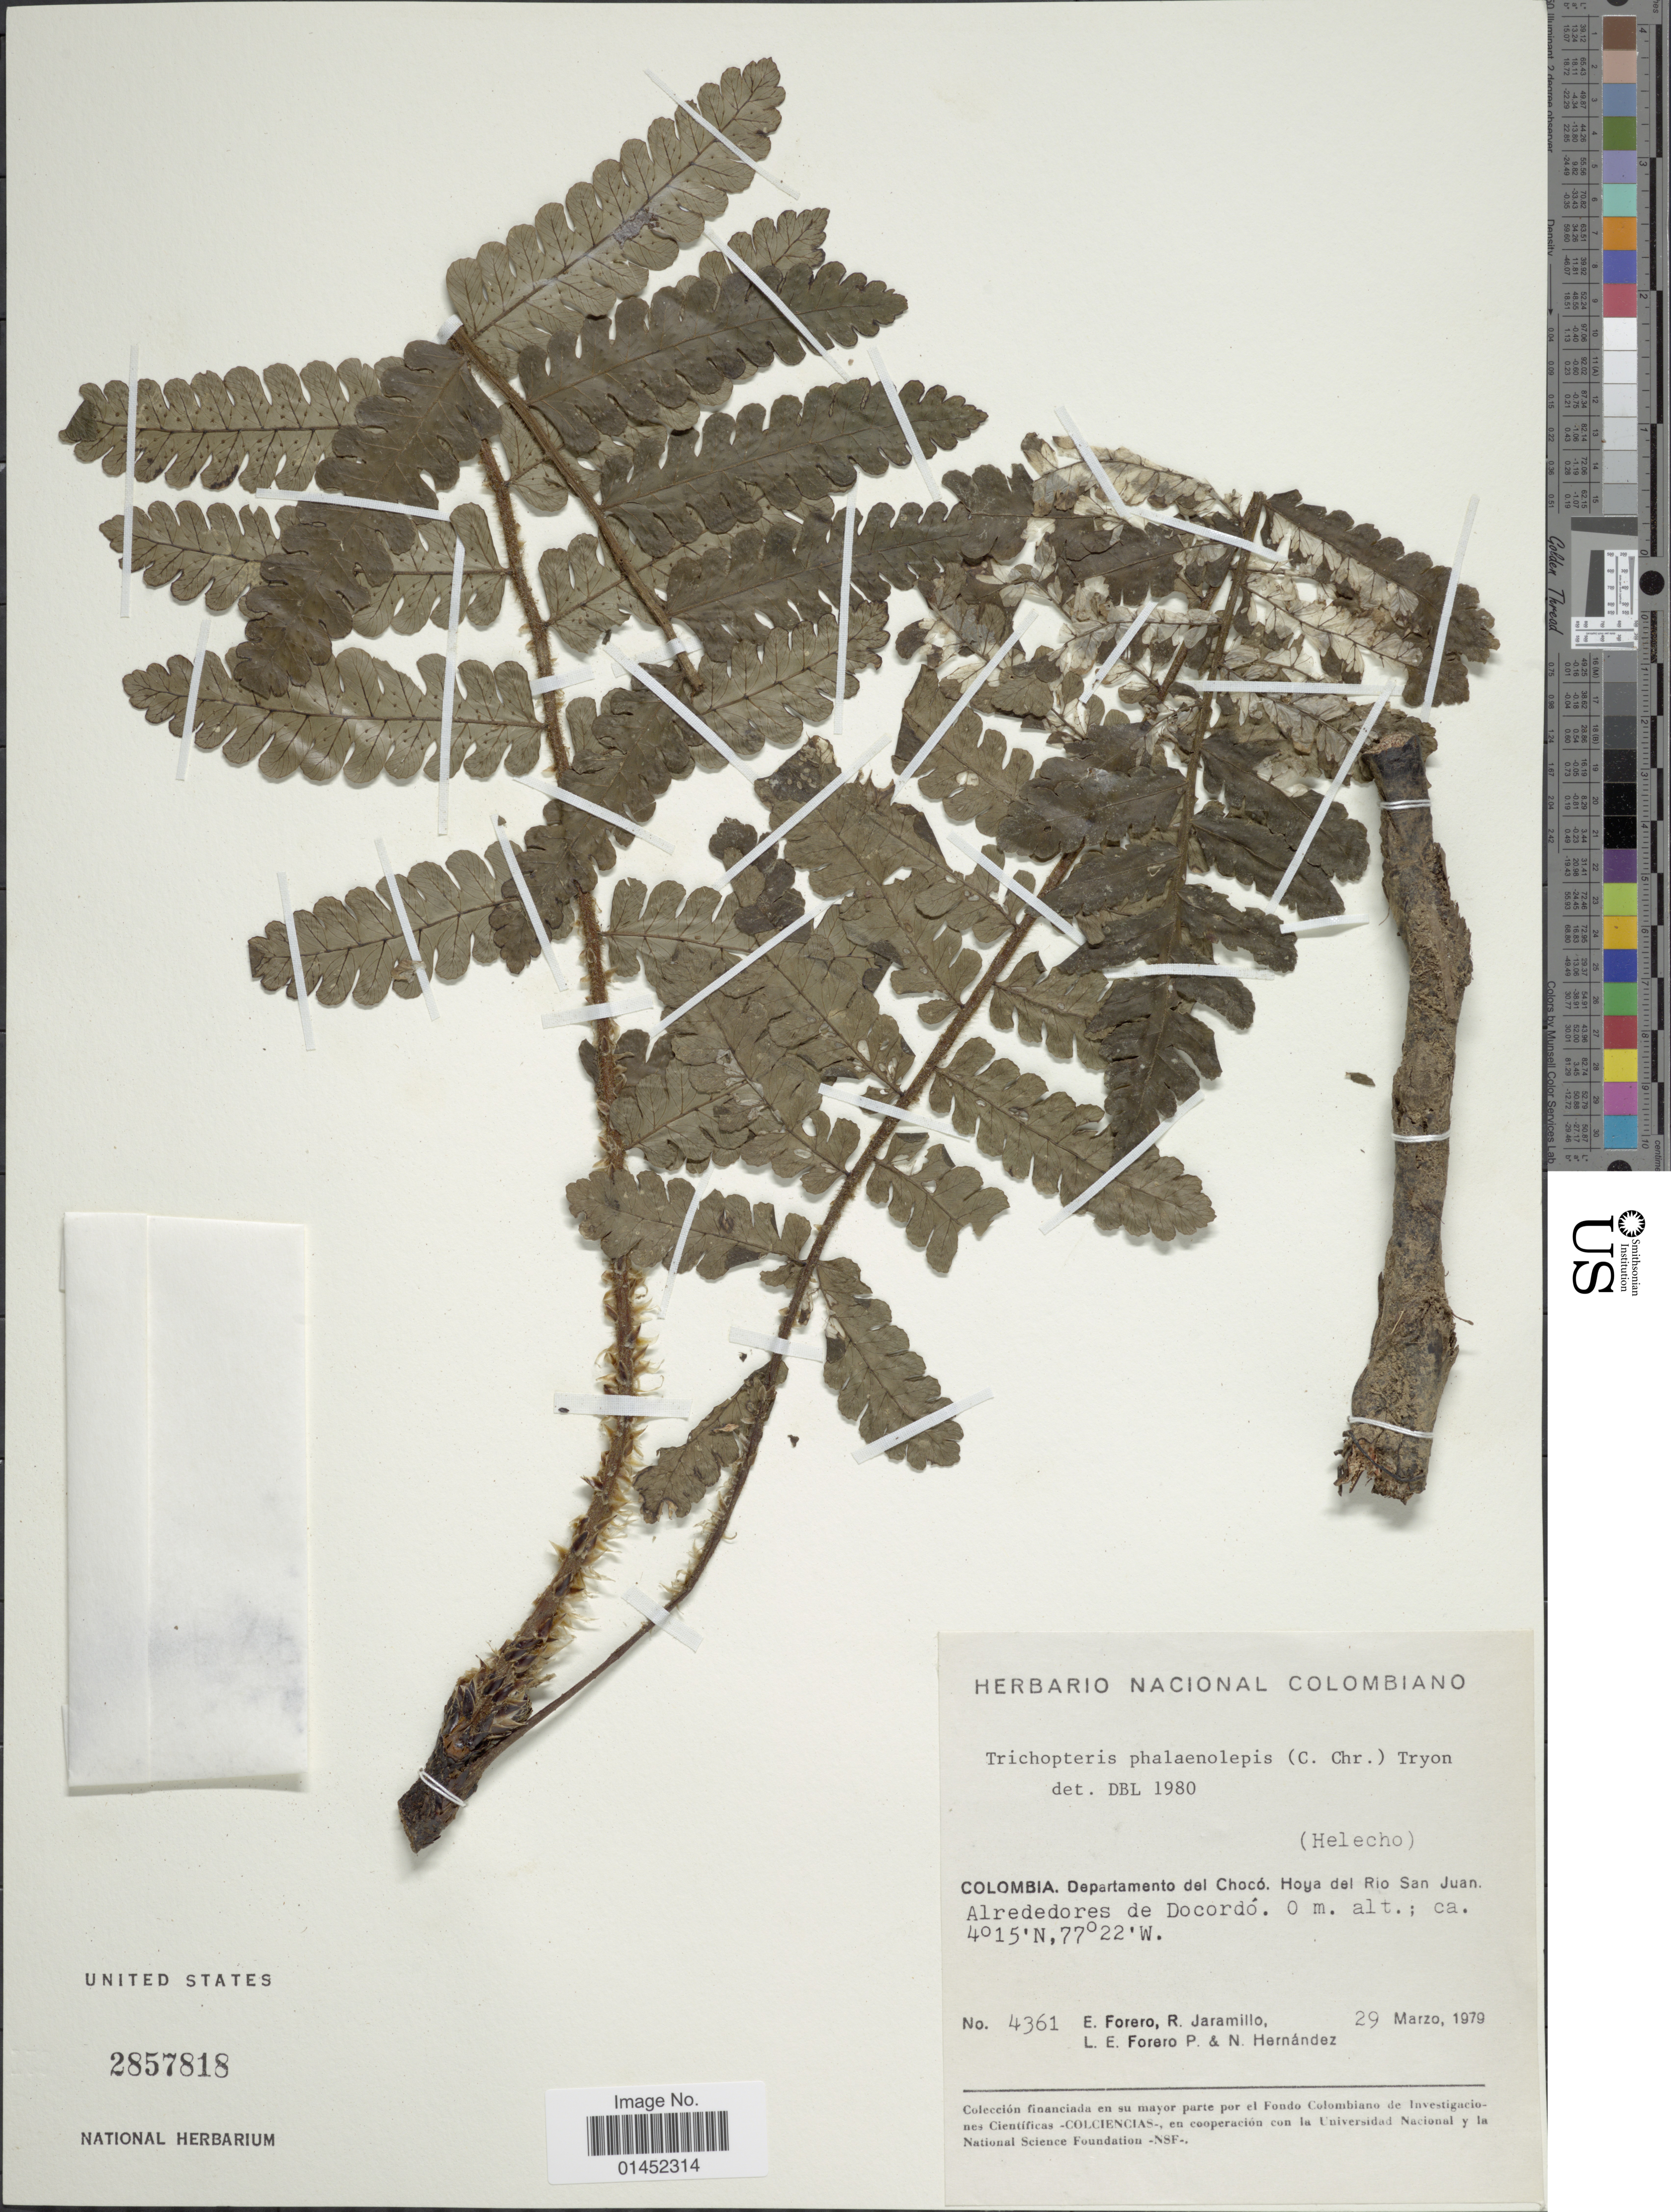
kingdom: Plantae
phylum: Tracheophyta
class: Polypodiopsida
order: Cyatheales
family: Cyatheaceae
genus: Cyathea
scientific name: Cyathea phalaenolepis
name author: (C. Chr.) Domin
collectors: E. Forero, R. Jaramillo M., L. E. Forero, P. Hernández & N. Hernandez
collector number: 4361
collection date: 1979-03-29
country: Colombia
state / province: Chocó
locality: Departamento del Chocó. Hoya del Rio San Juan. Alrededores de Docordó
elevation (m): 0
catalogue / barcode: US 2857818